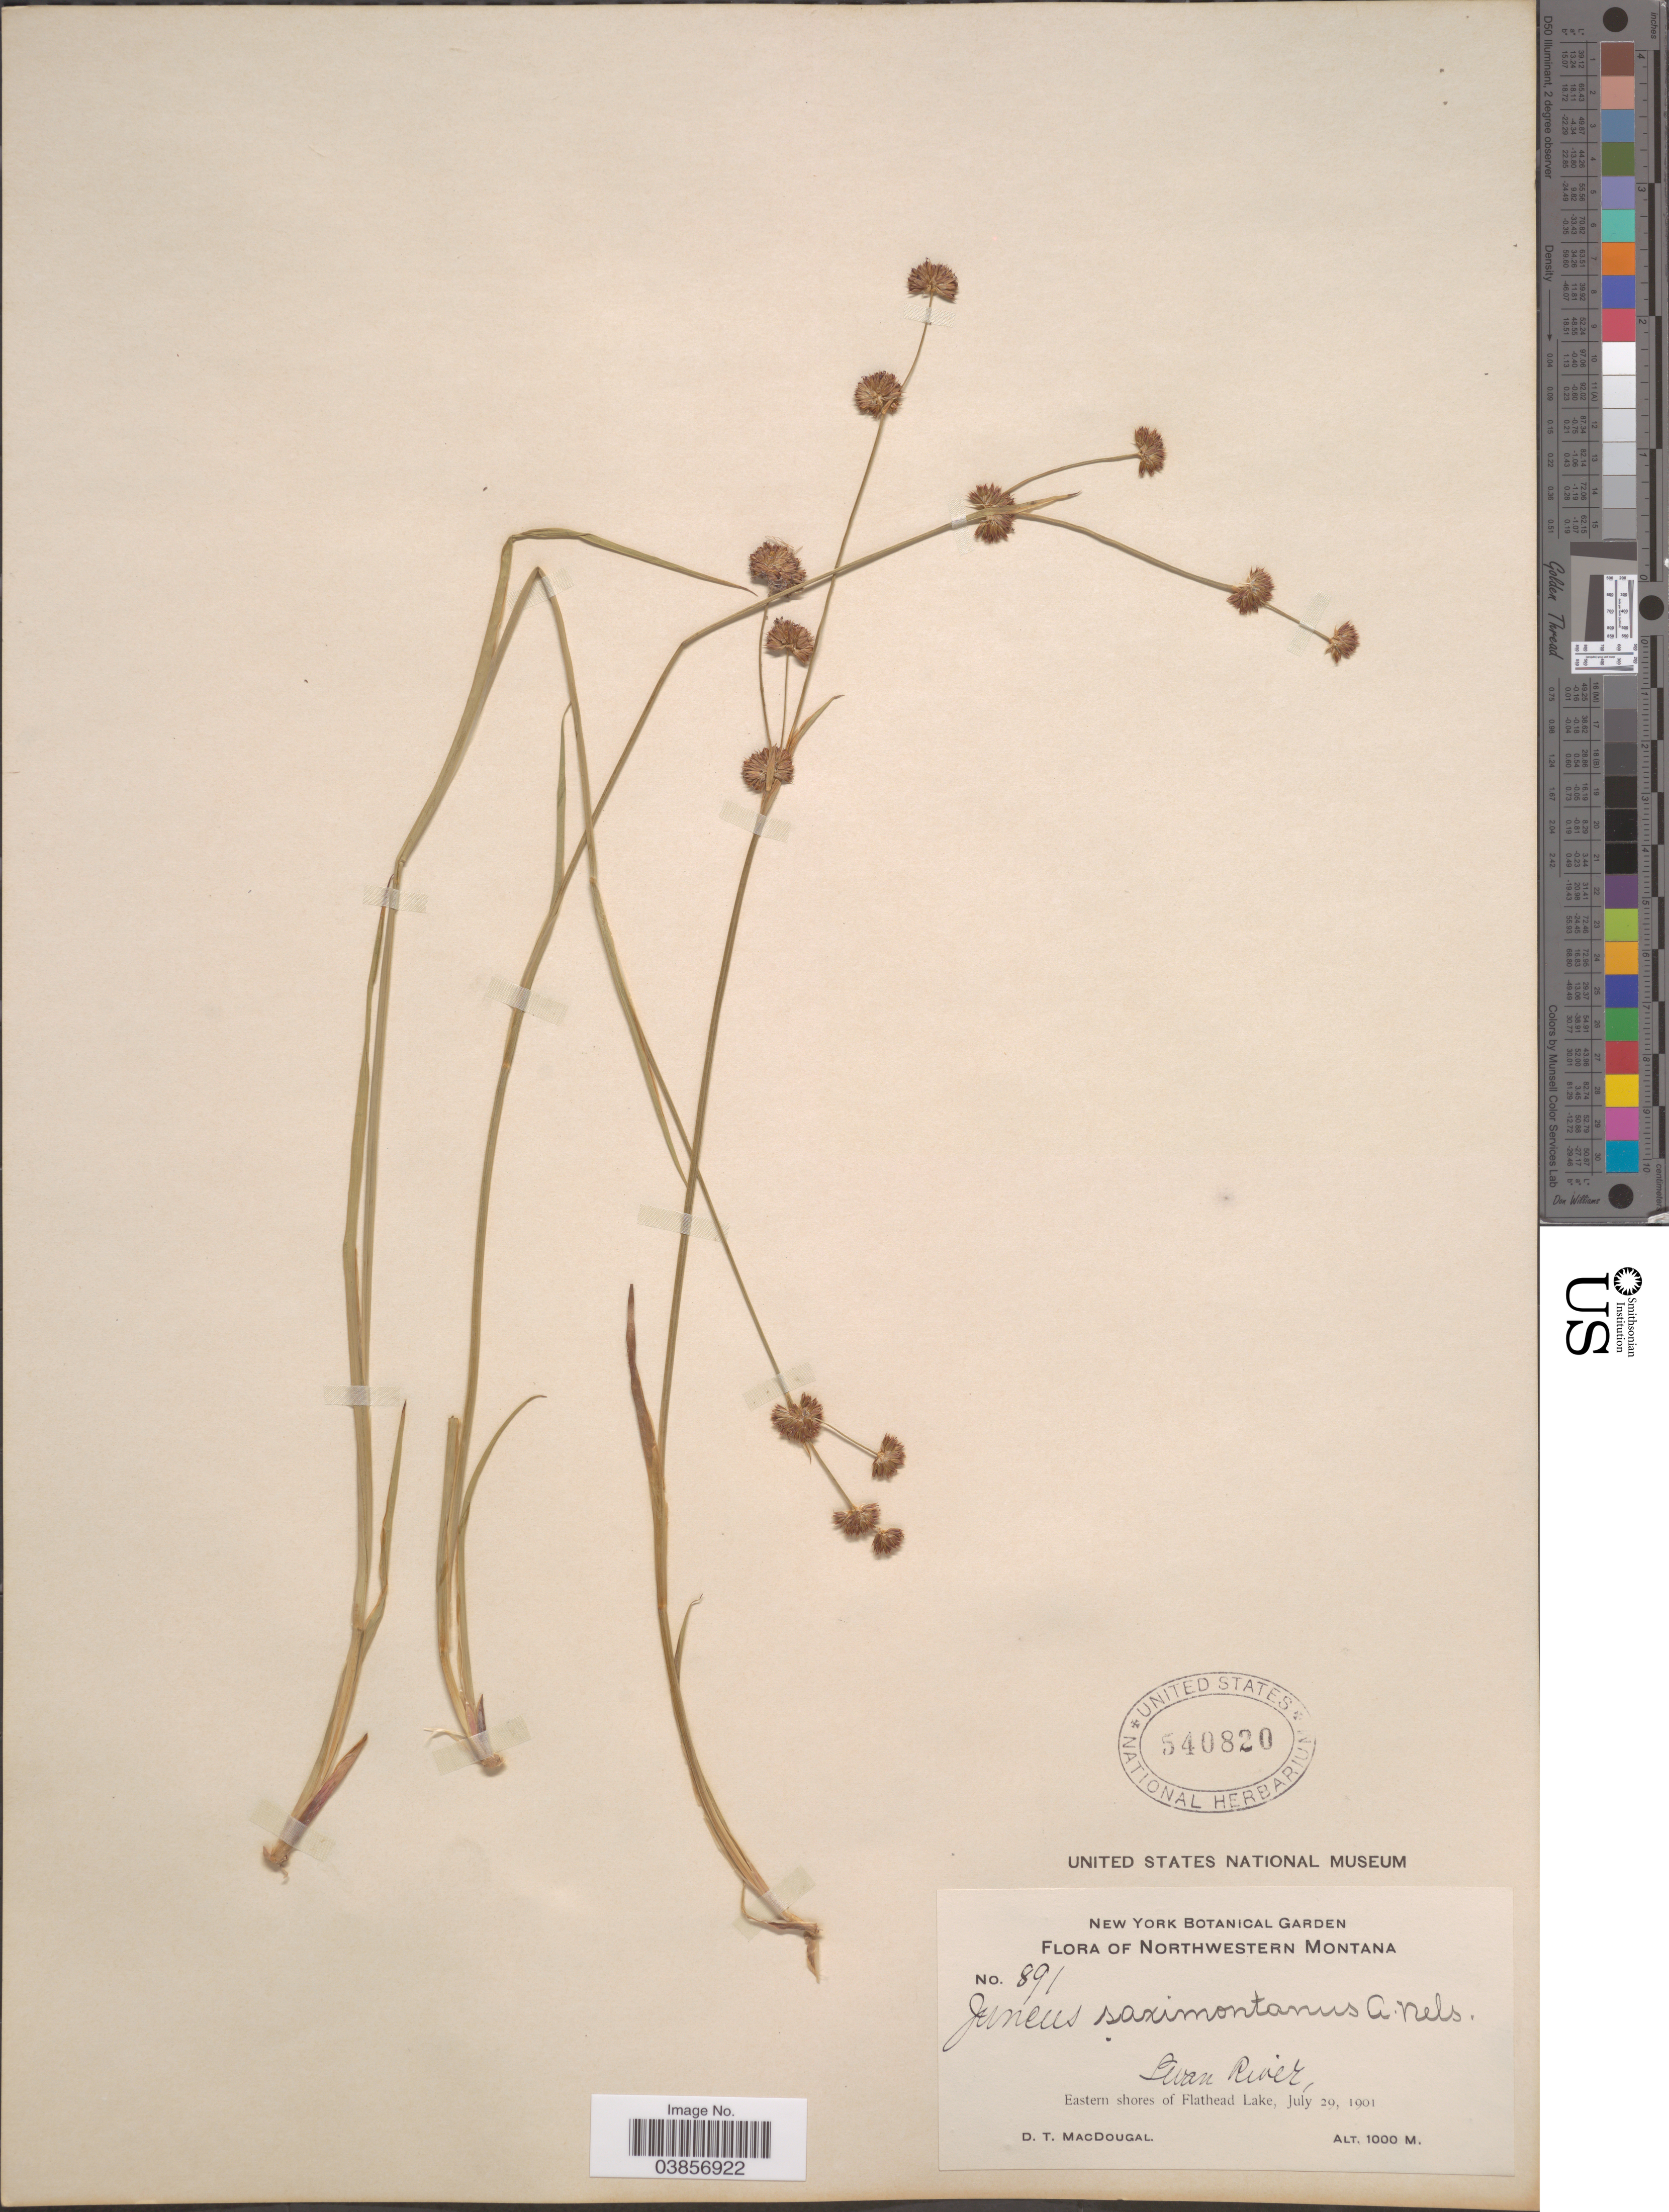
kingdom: Plantae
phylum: Tracheophyta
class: Liliopsida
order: Poales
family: Juncaceae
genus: Juncus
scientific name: Juncus saximontanus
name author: A. Nelson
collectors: D. T. MacDougal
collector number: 891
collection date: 1901-07-29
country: United States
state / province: Montana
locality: Northwestern Montana. Swan River, Eastern shores of Flathead Lake.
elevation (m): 1000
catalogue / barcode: US 540820